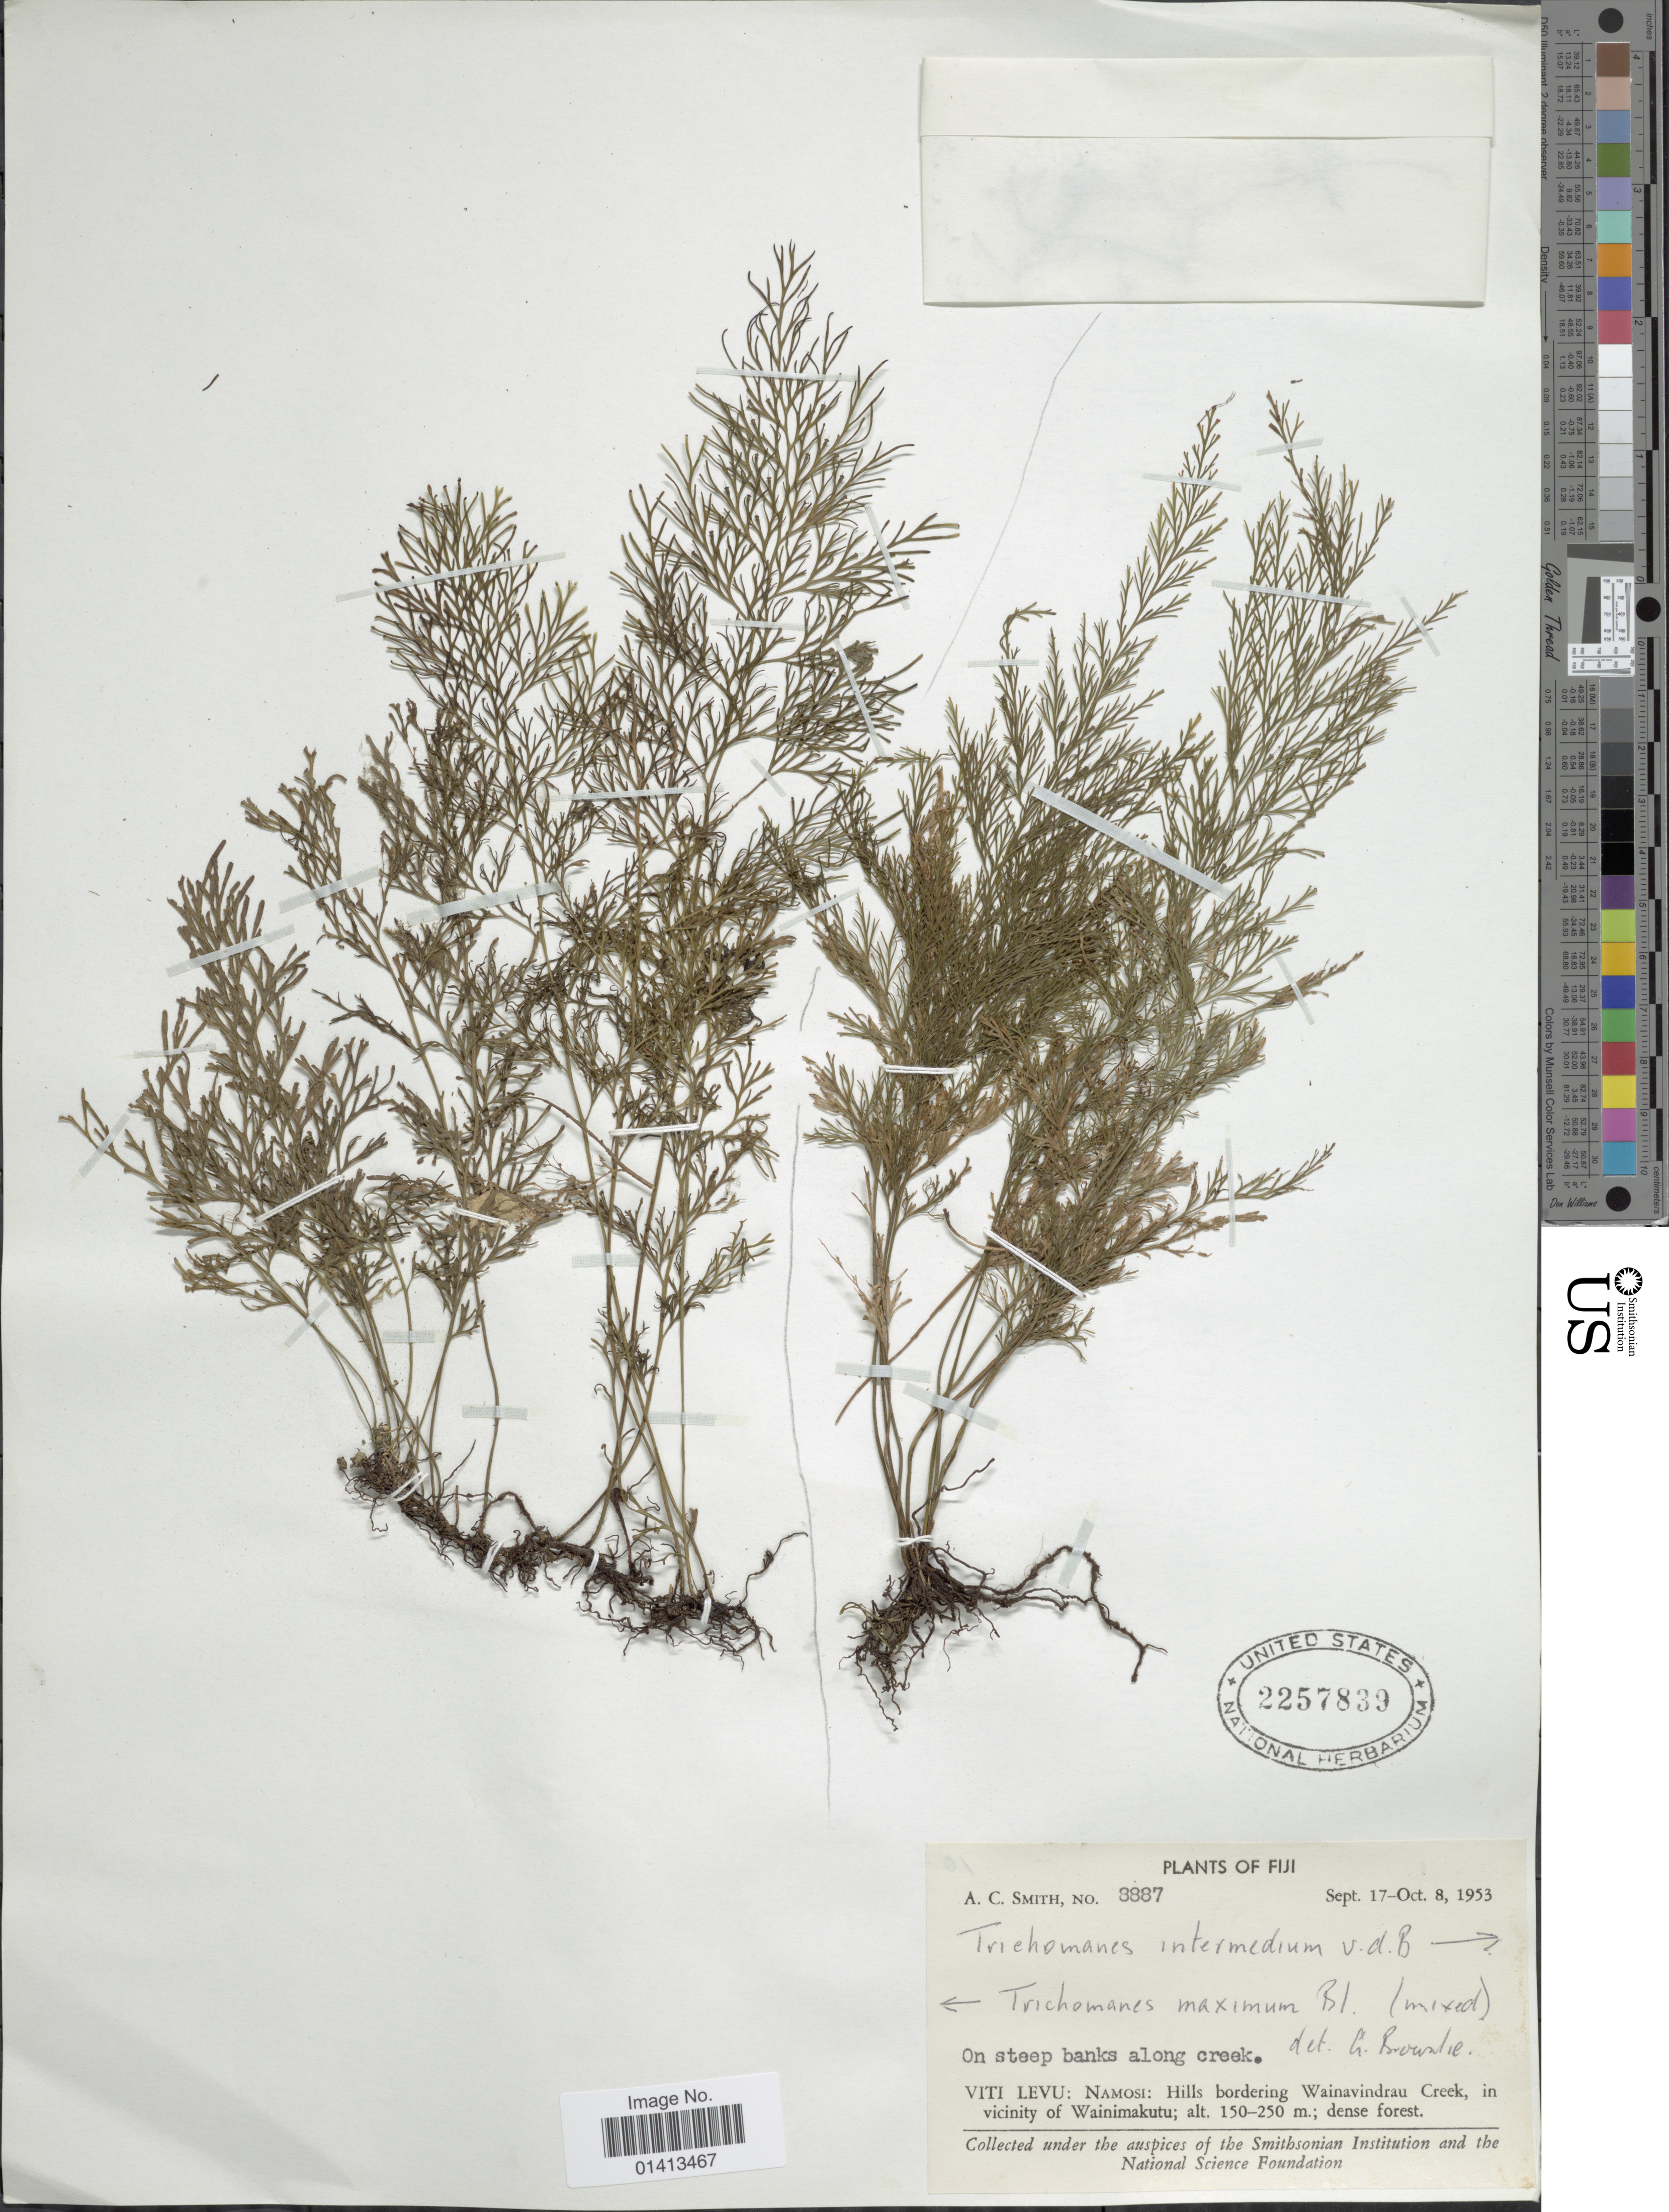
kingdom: Plantae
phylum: Tracheophyta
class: Polypodiopsida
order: Hymenophyllales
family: Hymenophyllaceae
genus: Crepidomanes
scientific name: Crepidomanes intermedium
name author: (Bosch) Ebihara & K. Iwats.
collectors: A. C. Smith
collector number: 8887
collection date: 1953-09-17/1953-10-08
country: Fiji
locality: Viti Levu: Namosi: Hills bordering Wainavindra Creek, in vicinity of Wainimakutu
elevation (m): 150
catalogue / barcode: US 2257839